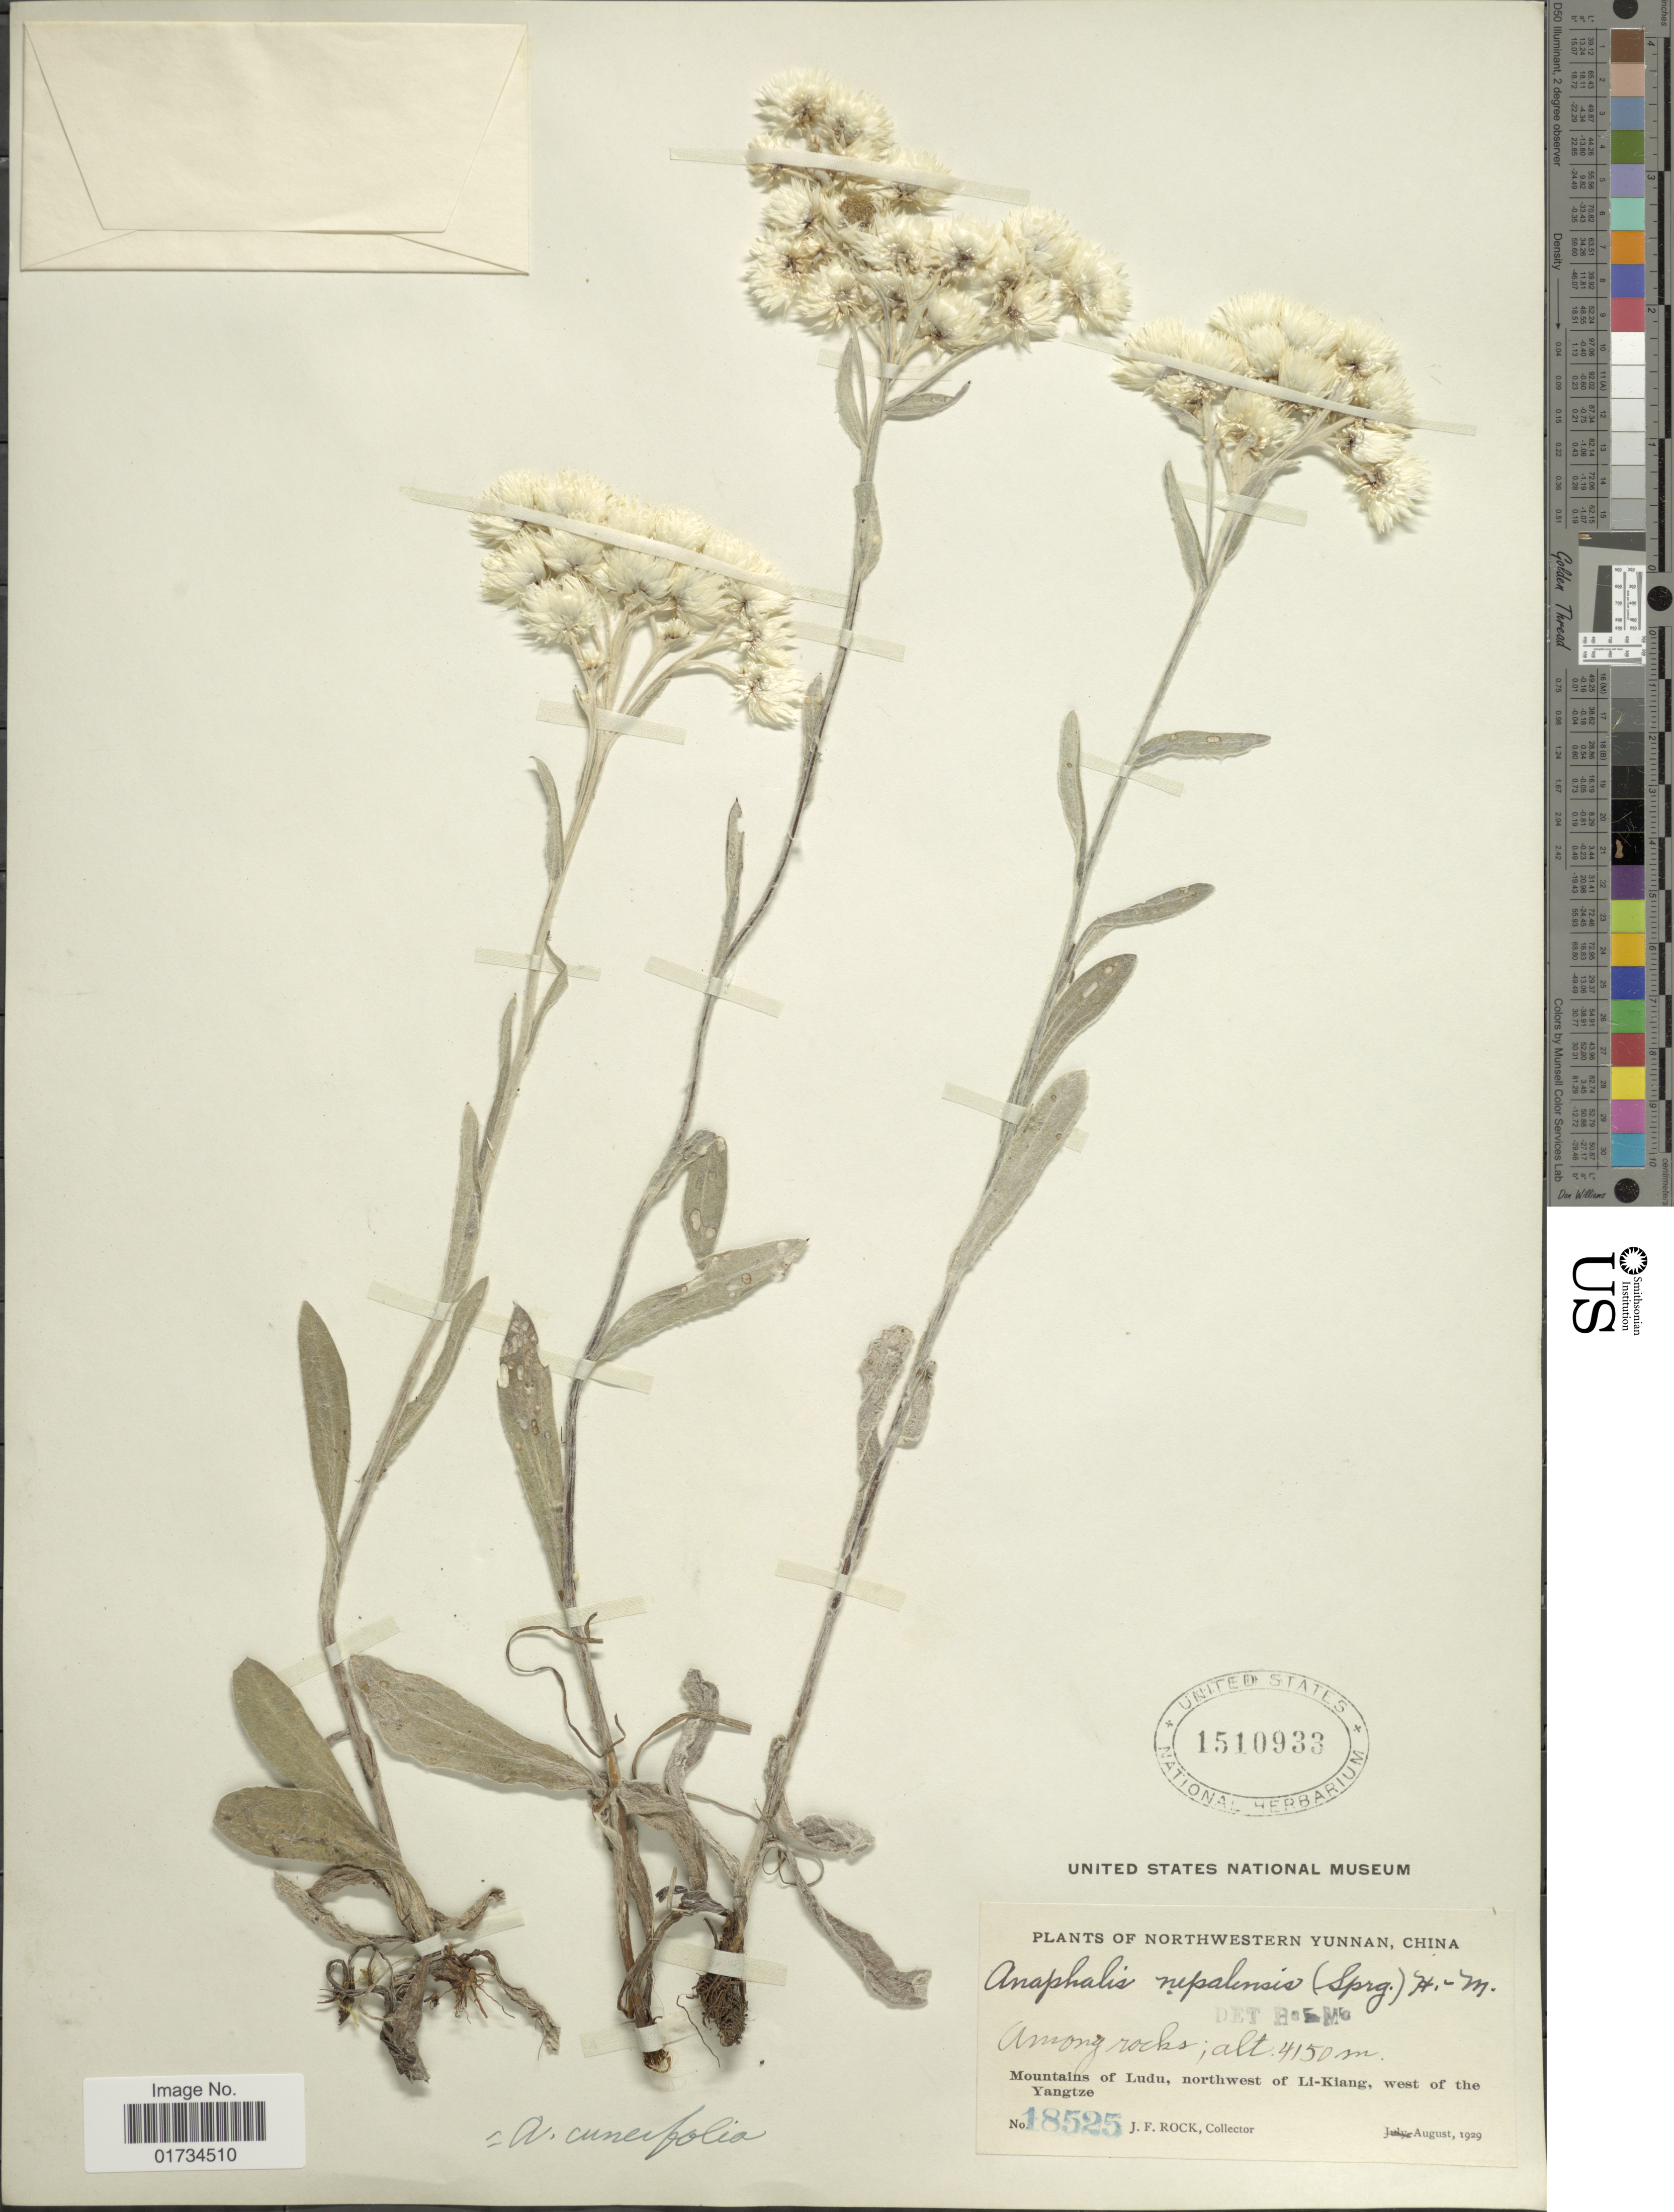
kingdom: Plantae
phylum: Tracheophyta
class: Magnoliopsida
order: Asterales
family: Asteraceae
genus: Anaphalis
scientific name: Anaphalis cuneifolia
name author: Hook. f.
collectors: J. Rock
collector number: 18525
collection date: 1929-08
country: China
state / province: Yunnan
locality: Northwestern Yunnan, China. Mountains of Ludu, northwest of Li-Kiang, west of the Yangtze, Amoing rocks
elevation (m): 4150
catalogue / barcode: US 1510933